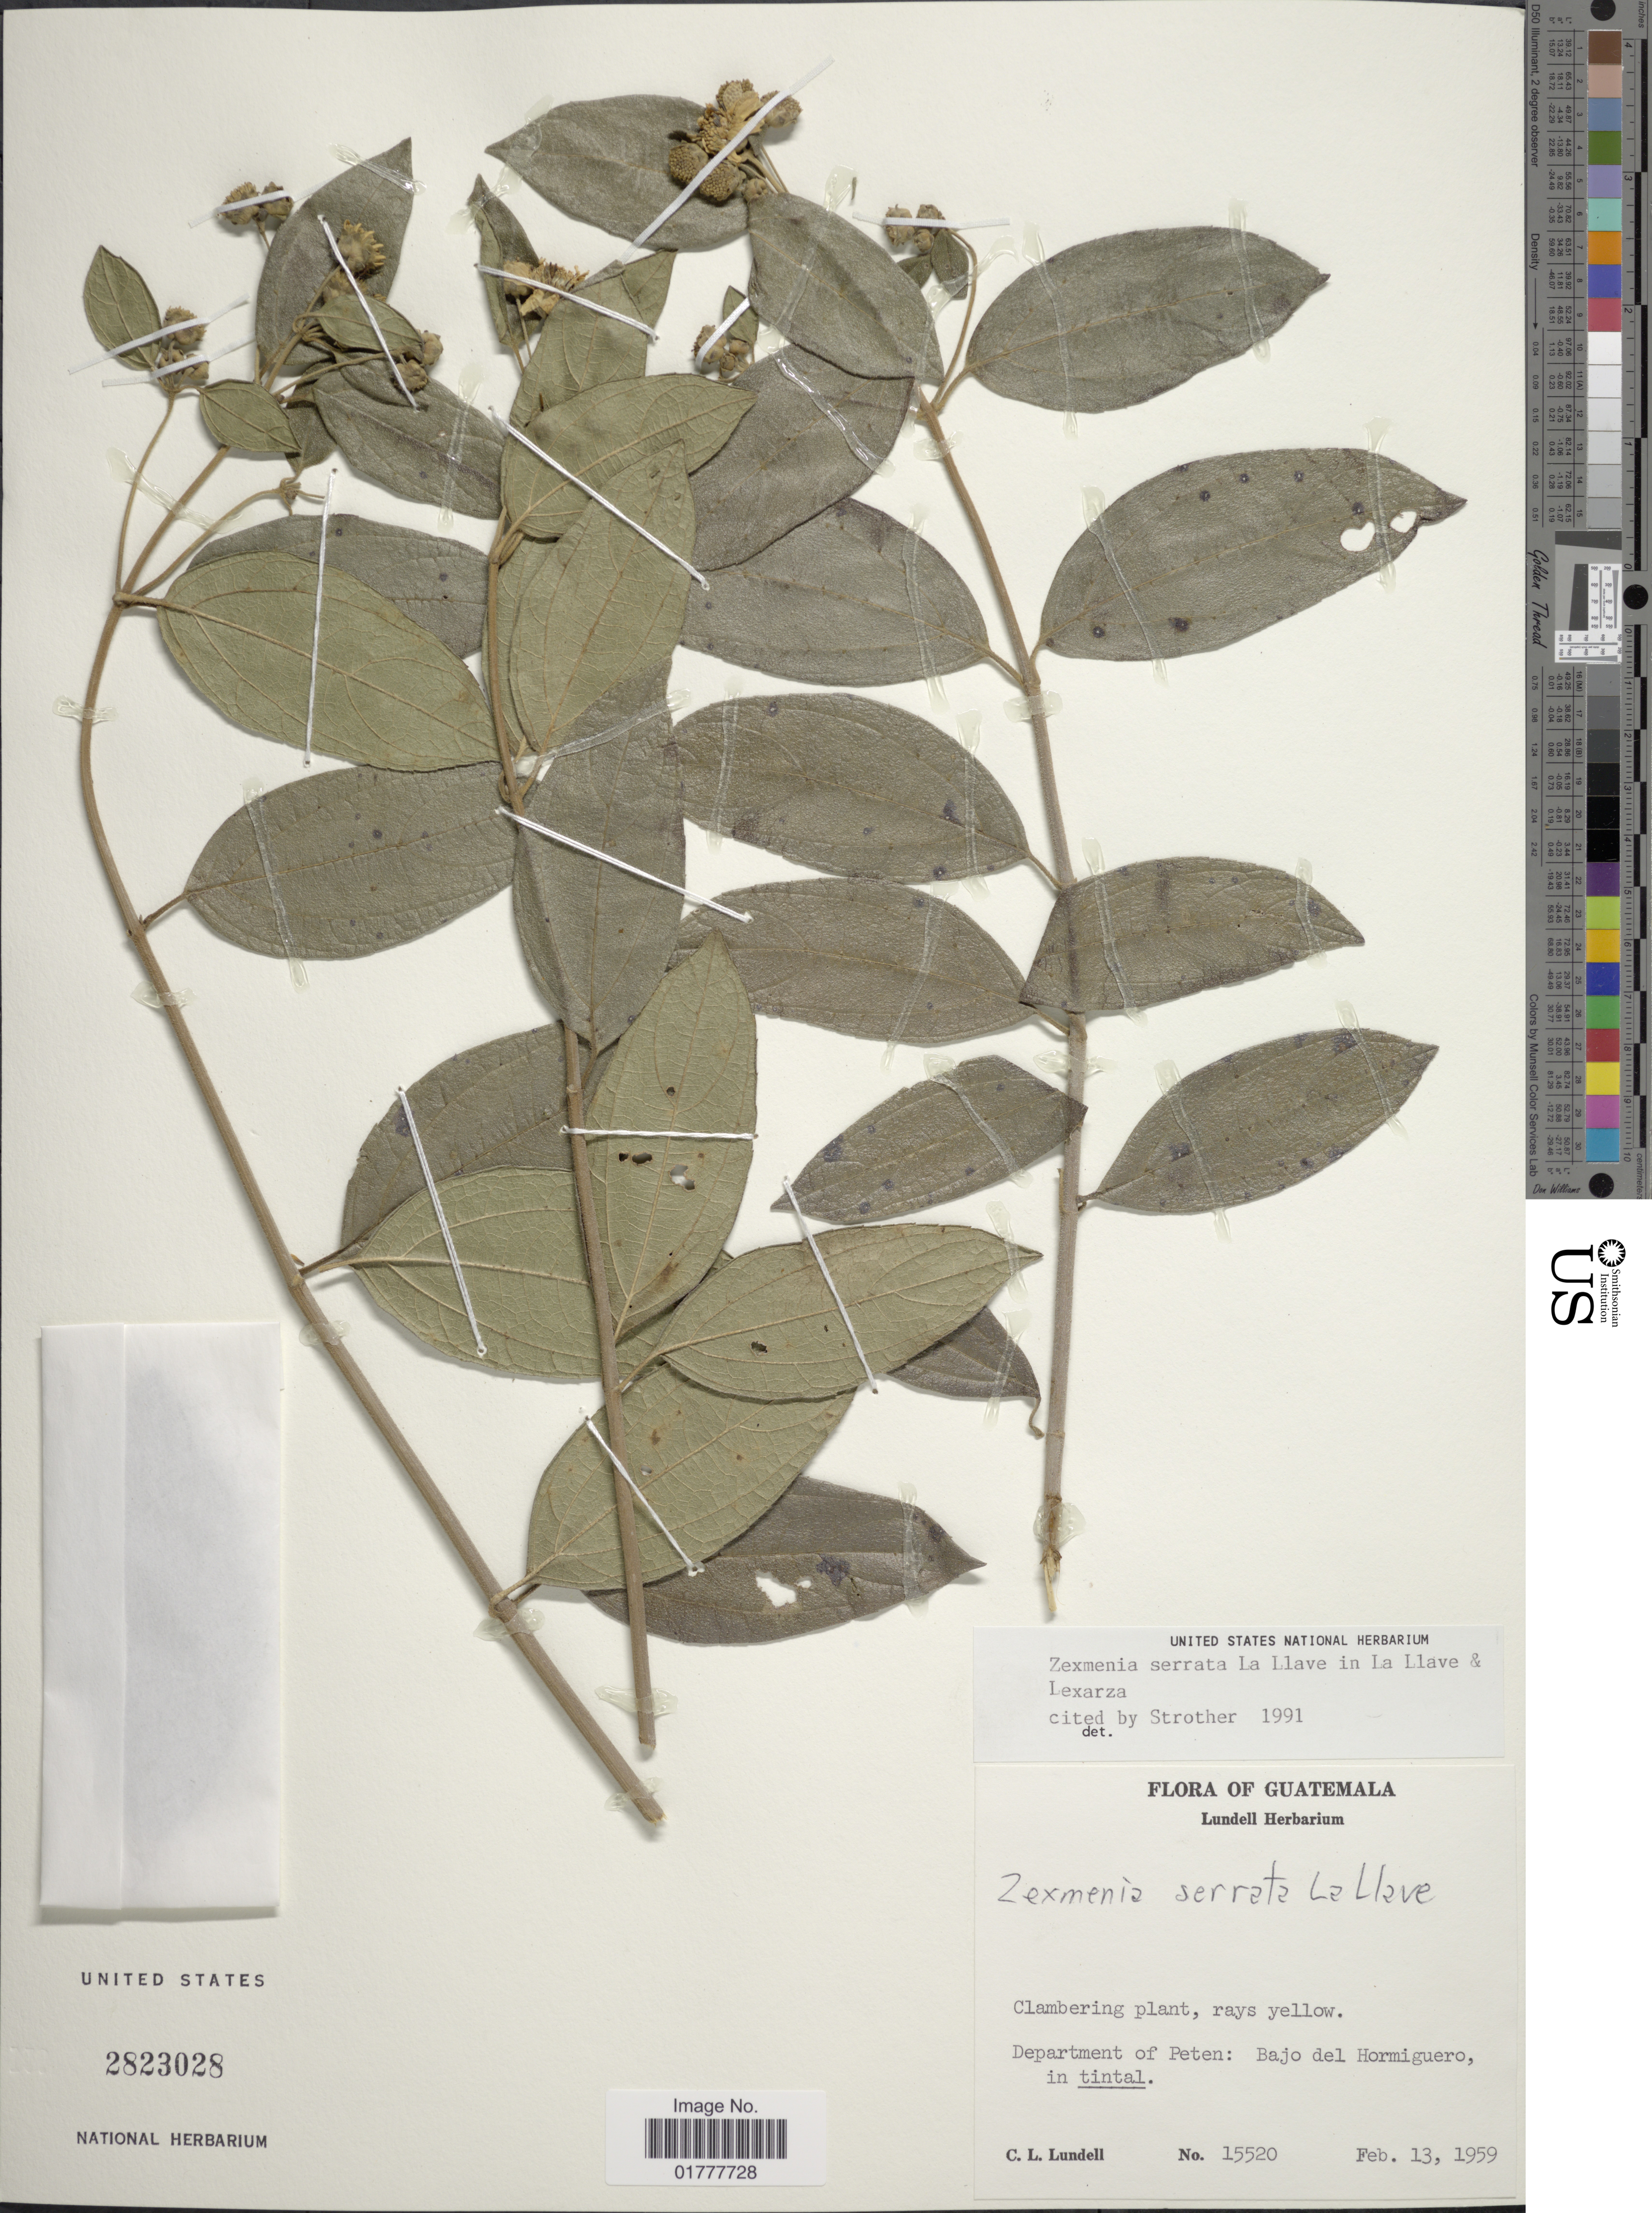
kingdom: Plantae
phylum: Tracheophyta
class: Magnoliopsida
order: Asterales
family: Asteraceae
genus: Zexmenia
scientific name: Zexmenia serrata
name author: La Llave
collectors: C. L. Lundell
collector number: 15520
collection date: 1959-02-13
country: Guatemala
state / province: El Petén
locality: Department of Peten: Bajo del Hormiguero, in tintal.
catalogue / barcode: US 2823028